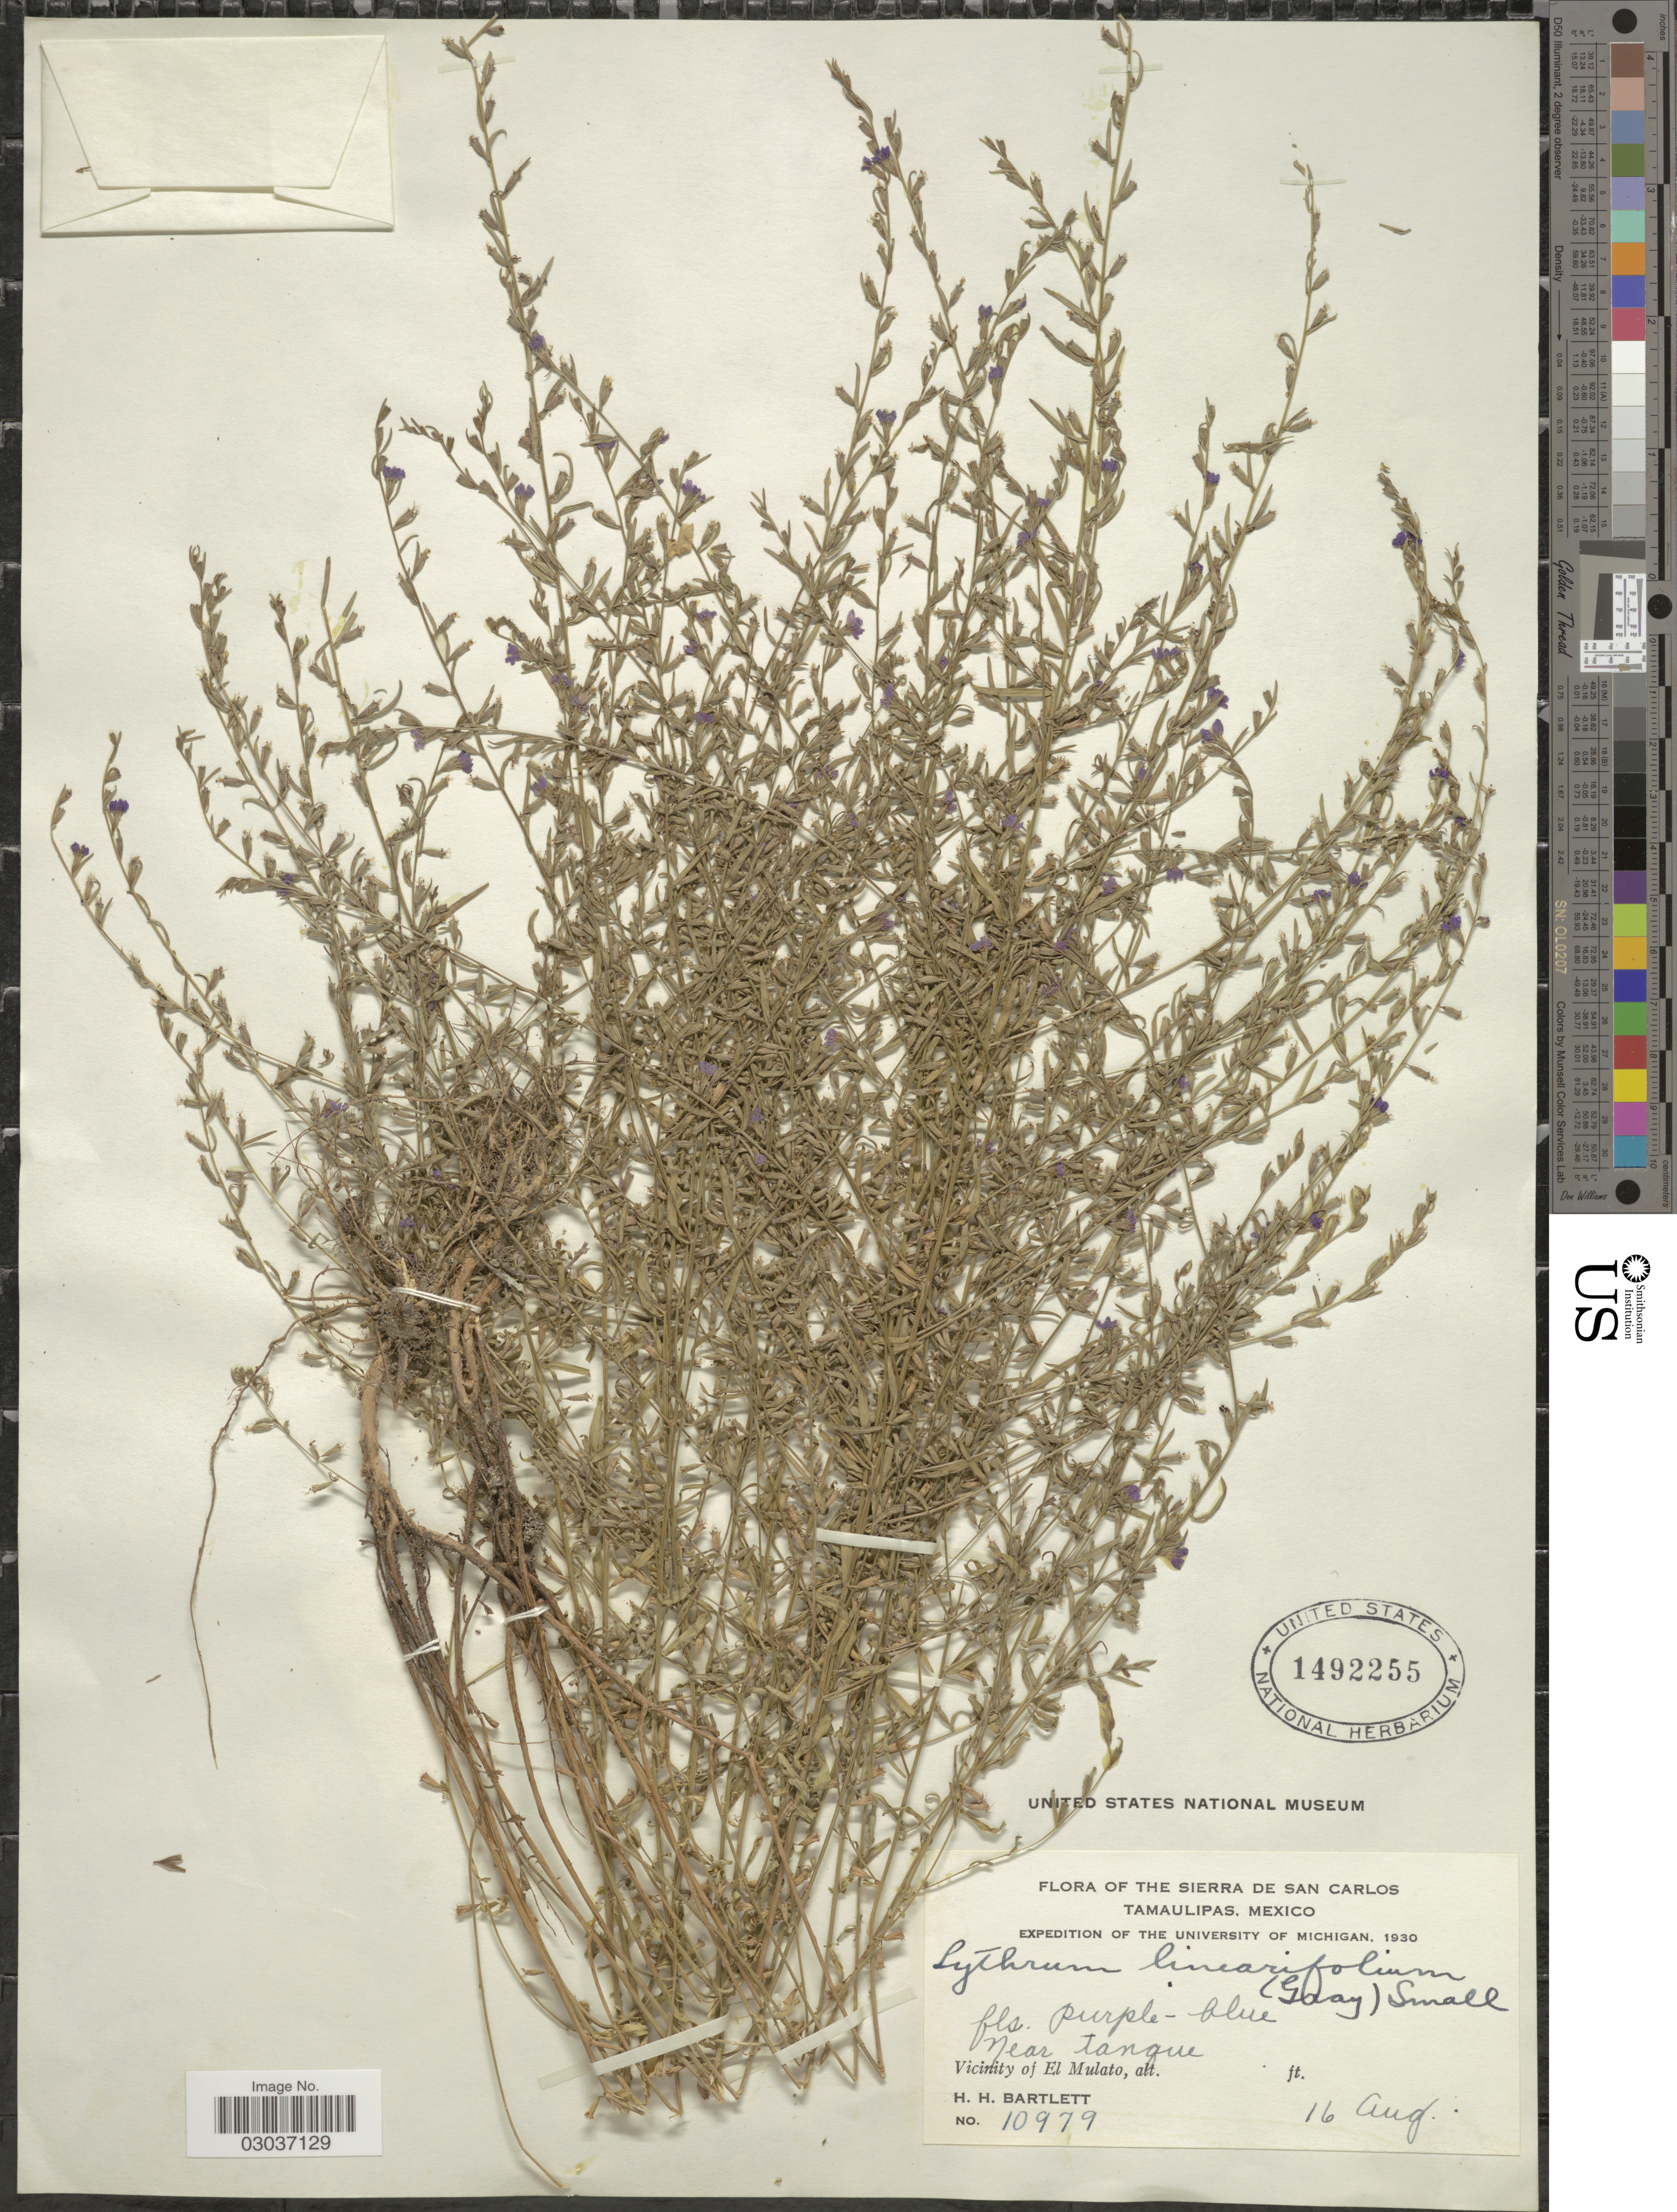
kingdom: Plantae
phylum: Tracheophyta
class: Magnoliopsida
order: Myrtales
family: Lythraceae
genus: Lythrum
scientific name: Lythrum californicum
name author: Torr. & A. Gray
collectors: H. H. Bartlett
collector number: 10979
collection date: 1930-08-16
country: Mexico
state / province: Tamaulipas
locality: The Sierra de San Carlos. Vicinity of El Mulato.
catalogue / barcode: US 1492255